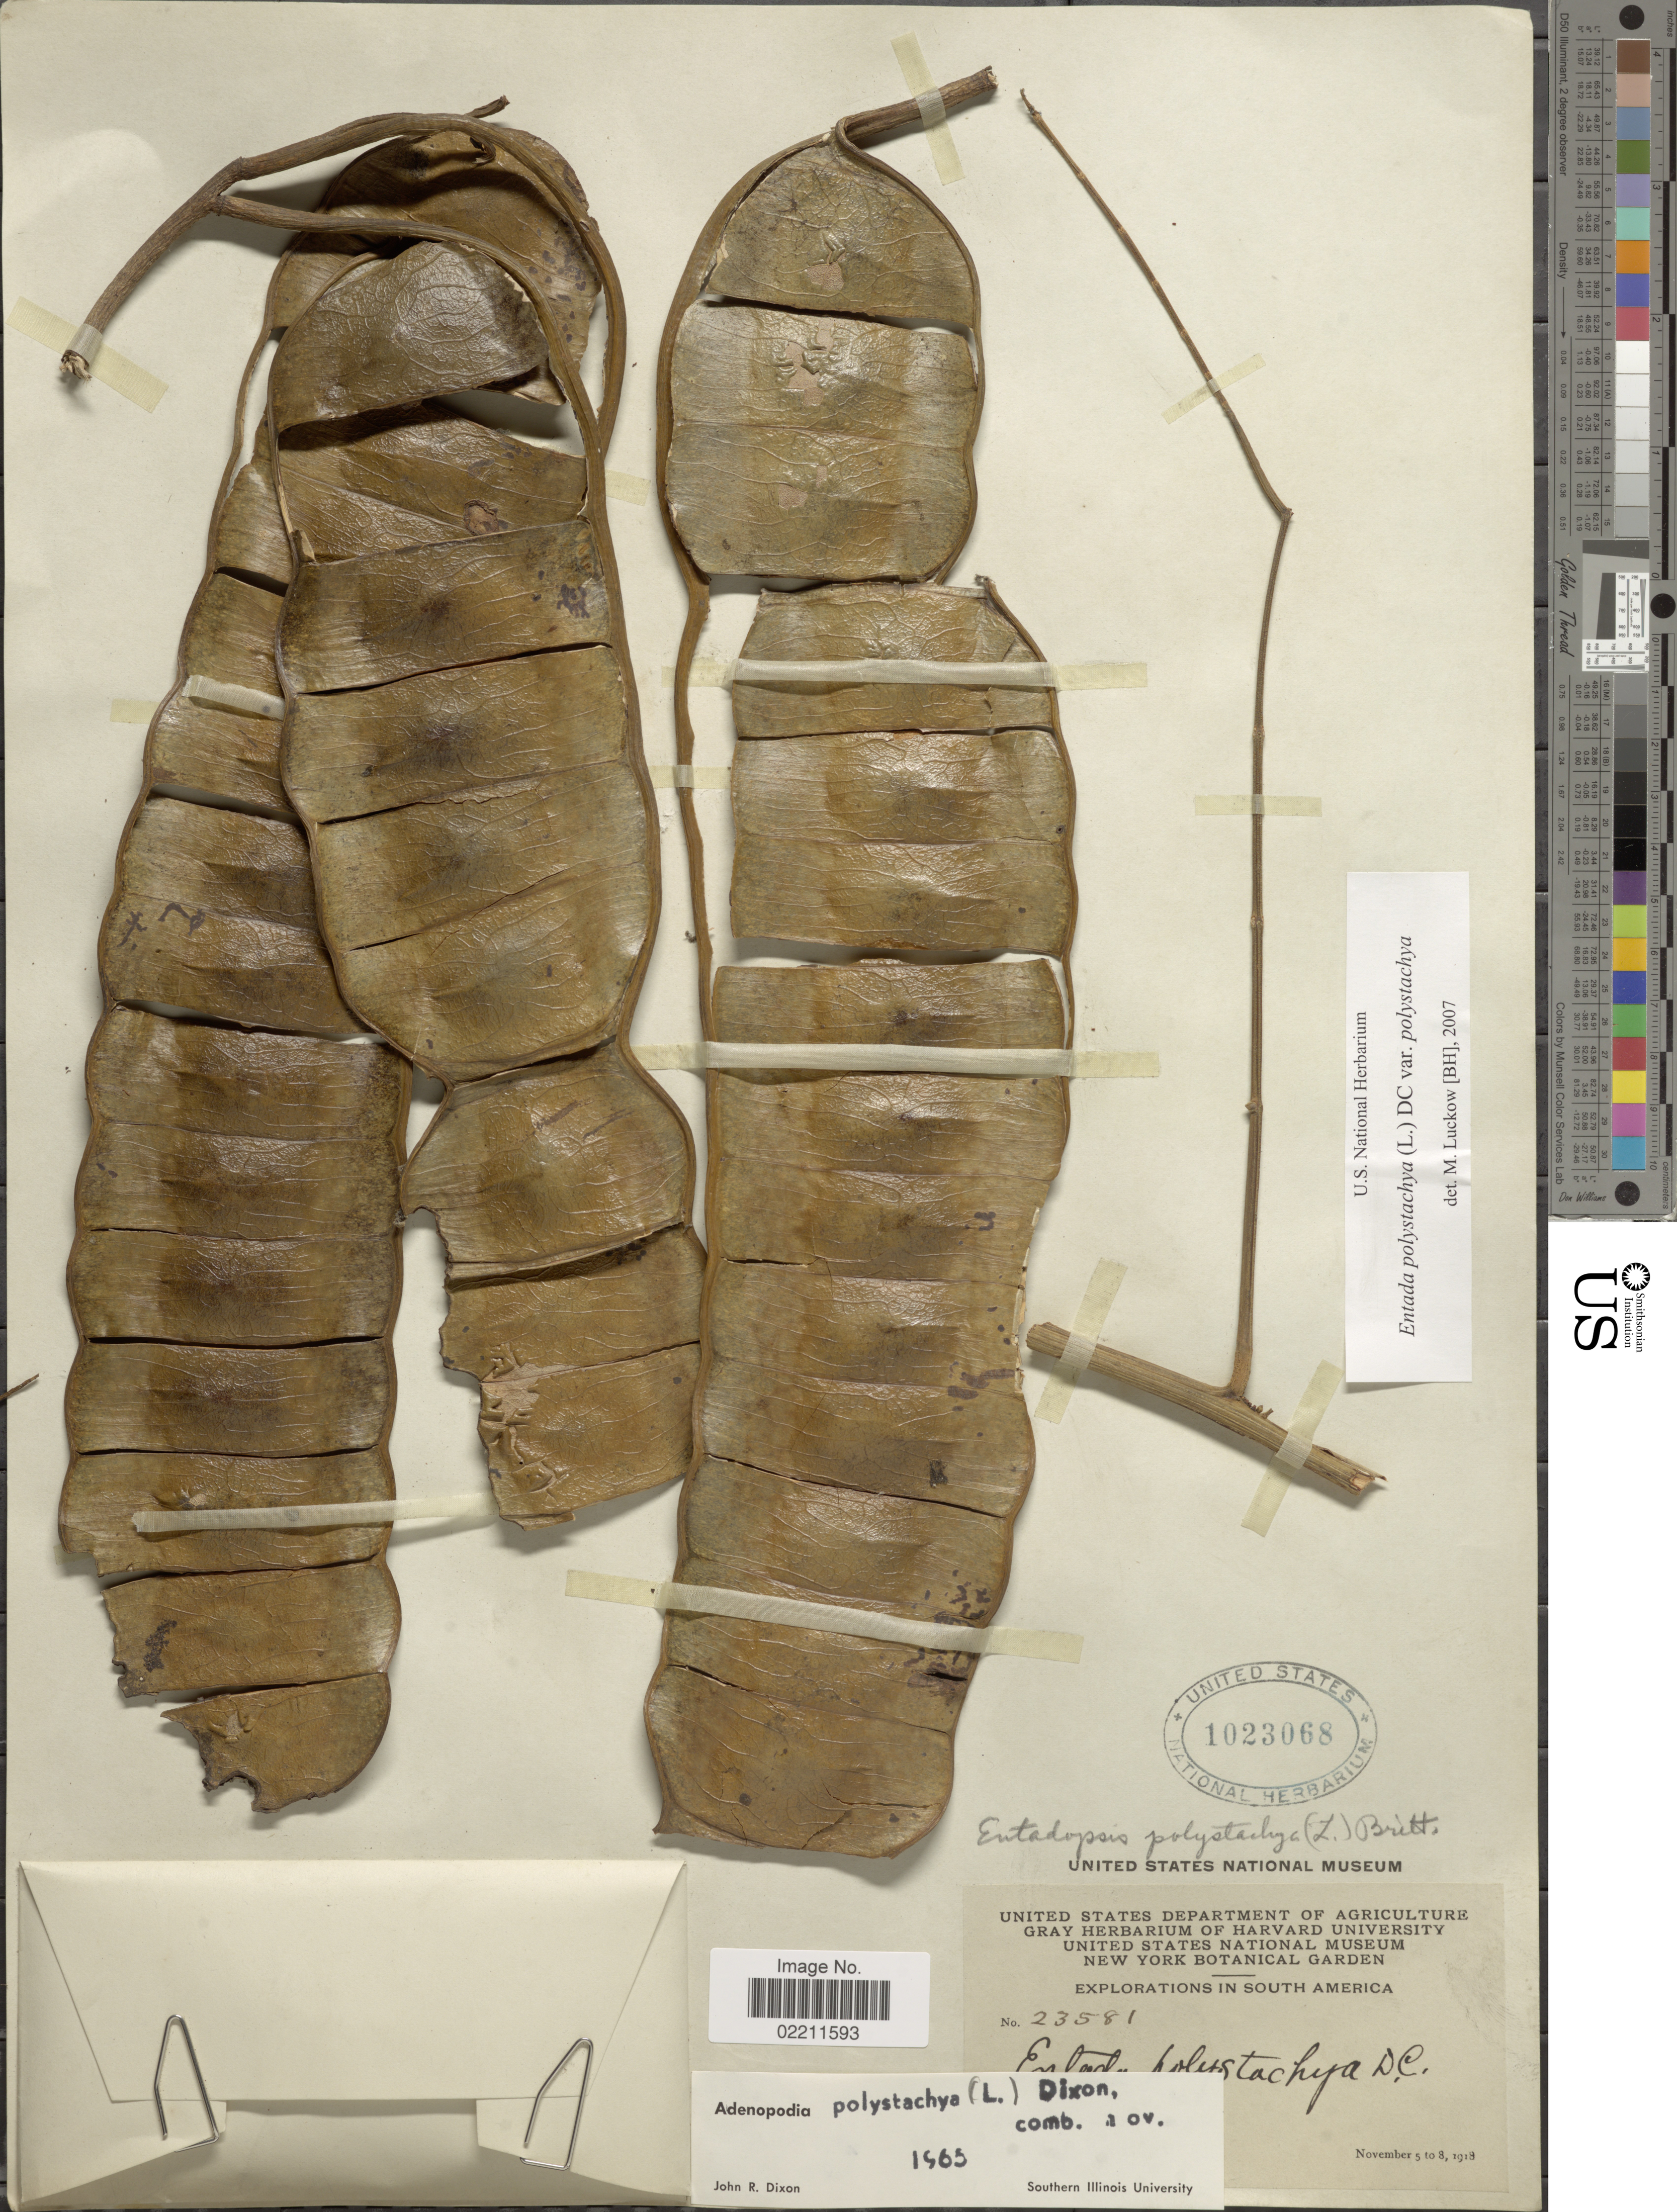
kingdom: Plantae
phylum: Tracheophyta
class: Magnoliopsida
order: Fabales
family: Fabaceae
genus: Entada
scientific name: Entada polystachya var. polystachya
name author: (L.) DC.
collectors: J. N. Rose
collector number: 23581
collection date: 1918-11-05/1918-11-08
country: Ecuador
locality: South America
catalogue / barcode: US 1023068